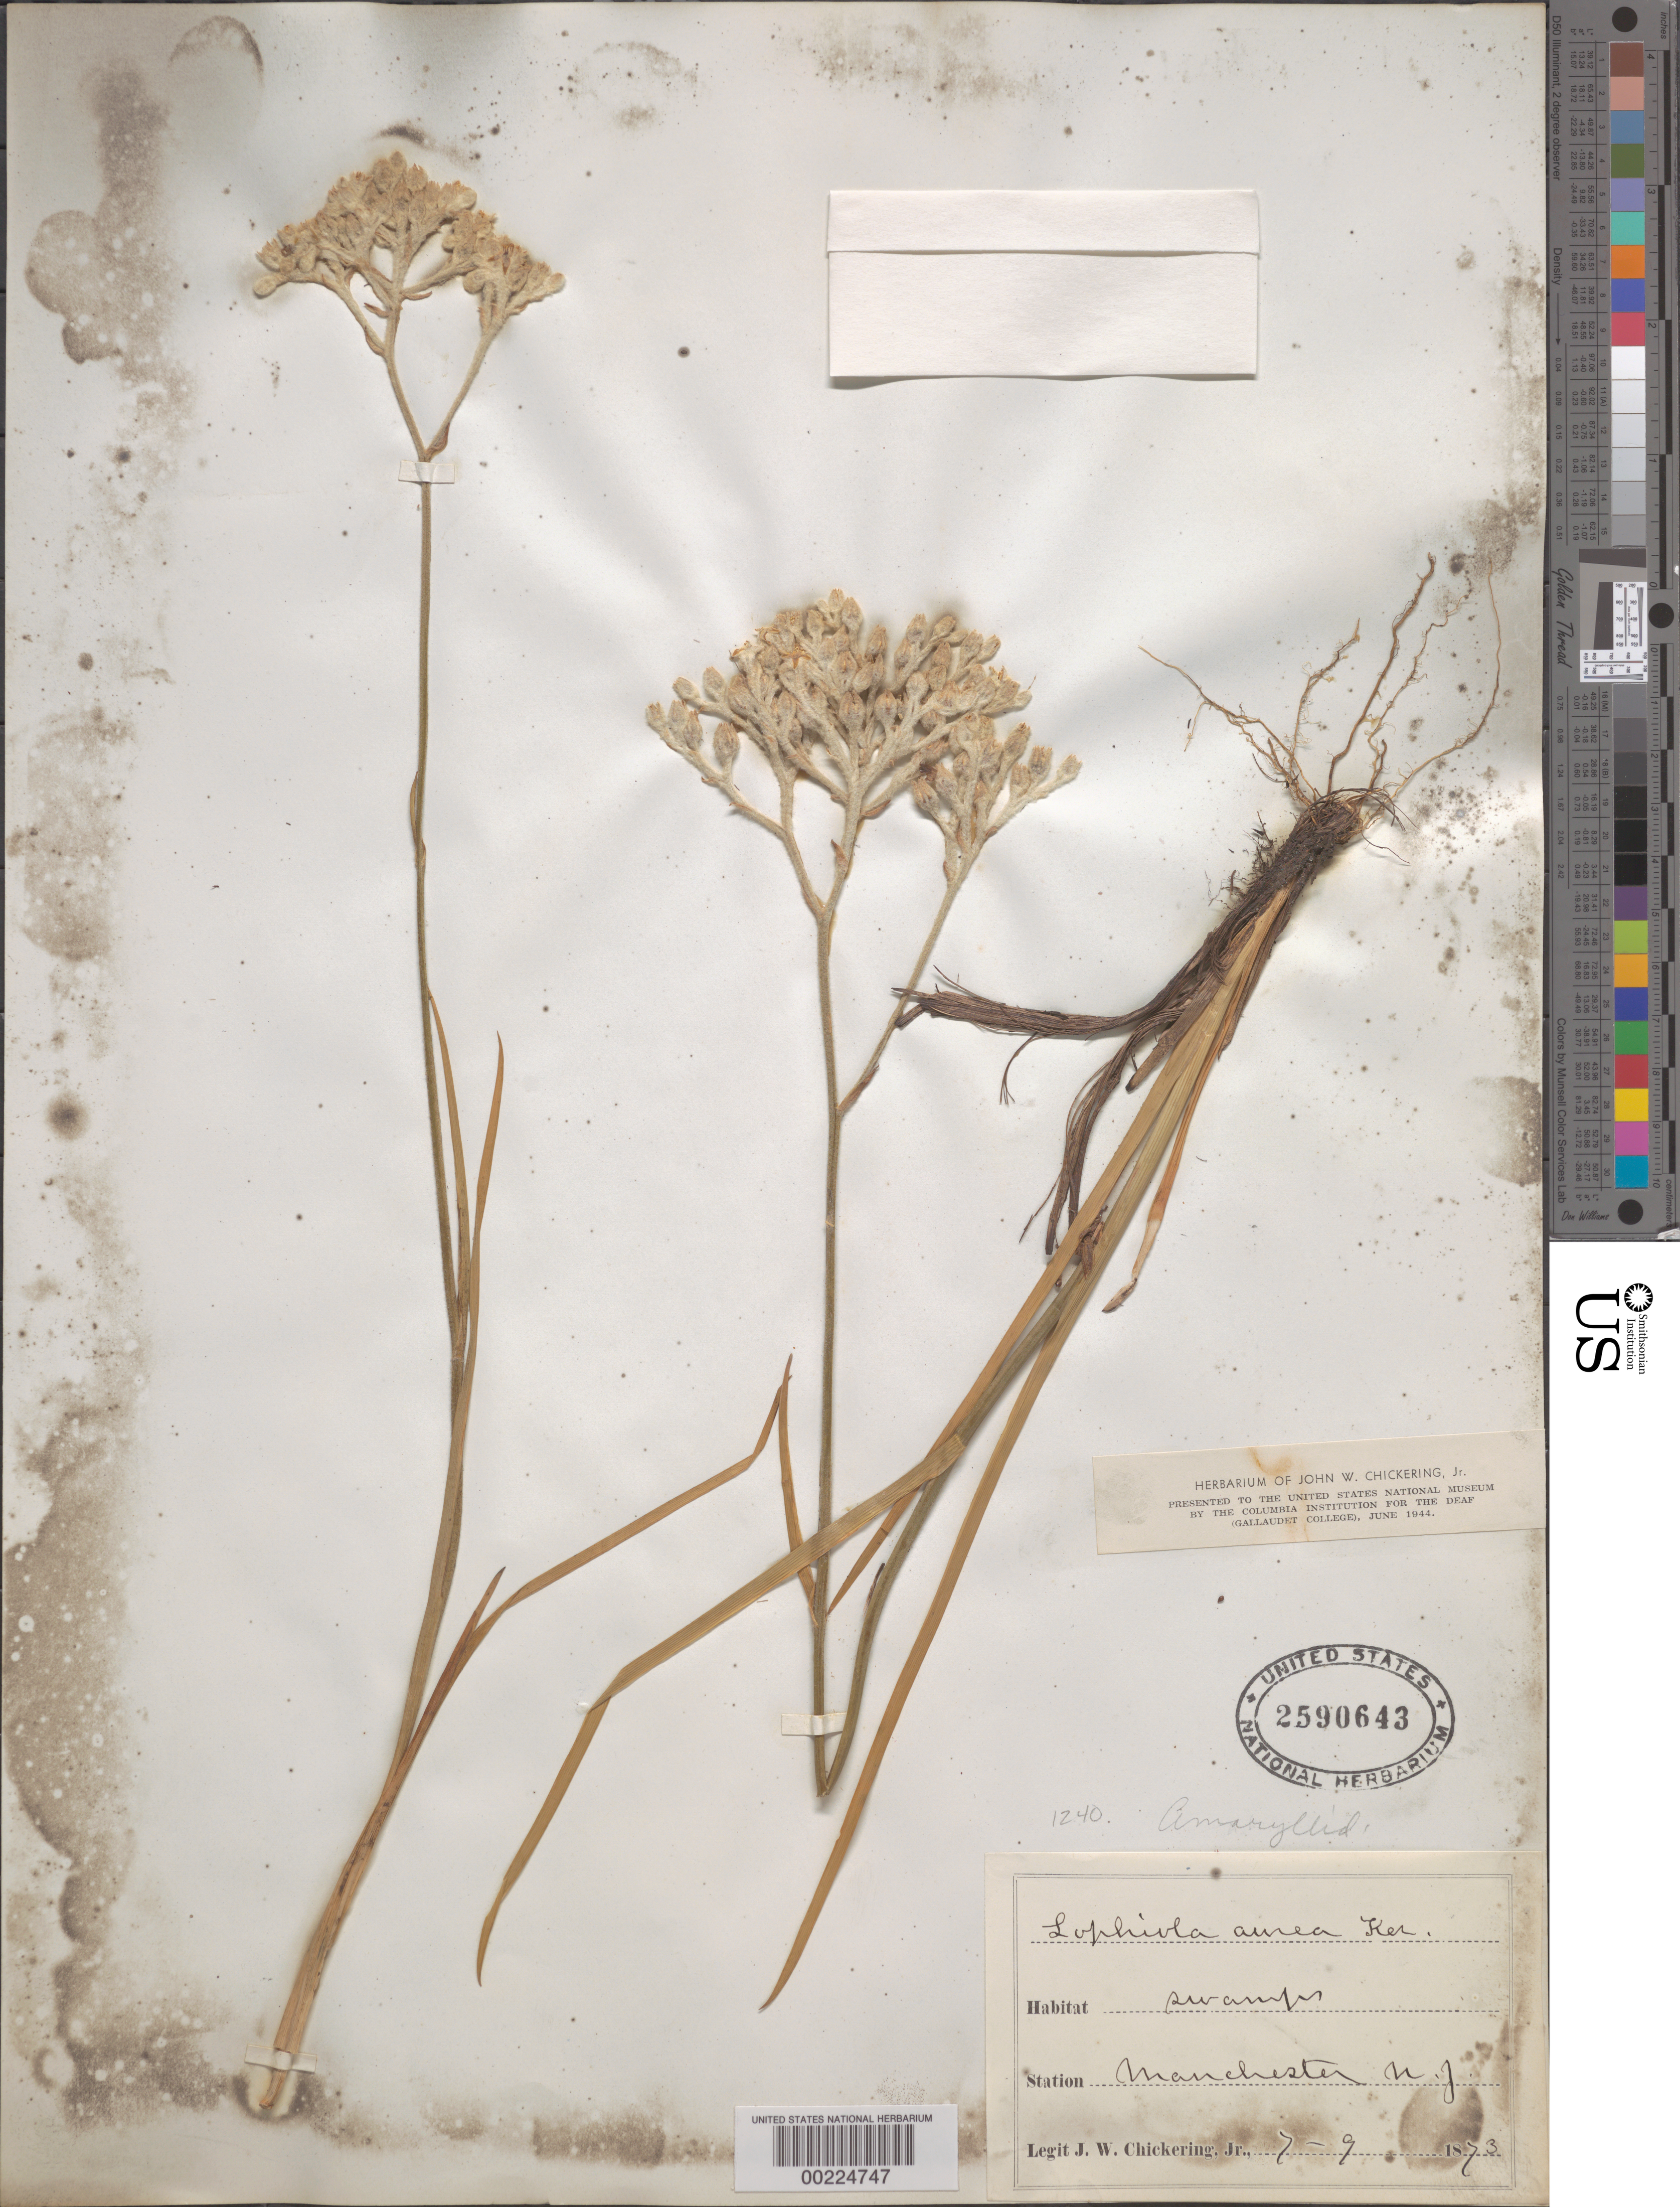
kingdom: Plantae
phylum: Tracheophyta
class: Liliopsida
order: Dioscoreales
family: Nartheciaceae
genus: Lophiola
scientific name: Lophiola aurea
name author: Ker Gawl.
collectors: J. W. Chickering Jr.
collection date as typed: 09 Jul 1873 or 07 Sep 1873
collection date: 1873-07-09 or 1873-09-07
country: United States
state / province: New Jersey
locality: Manchester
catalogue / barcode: US 2590643